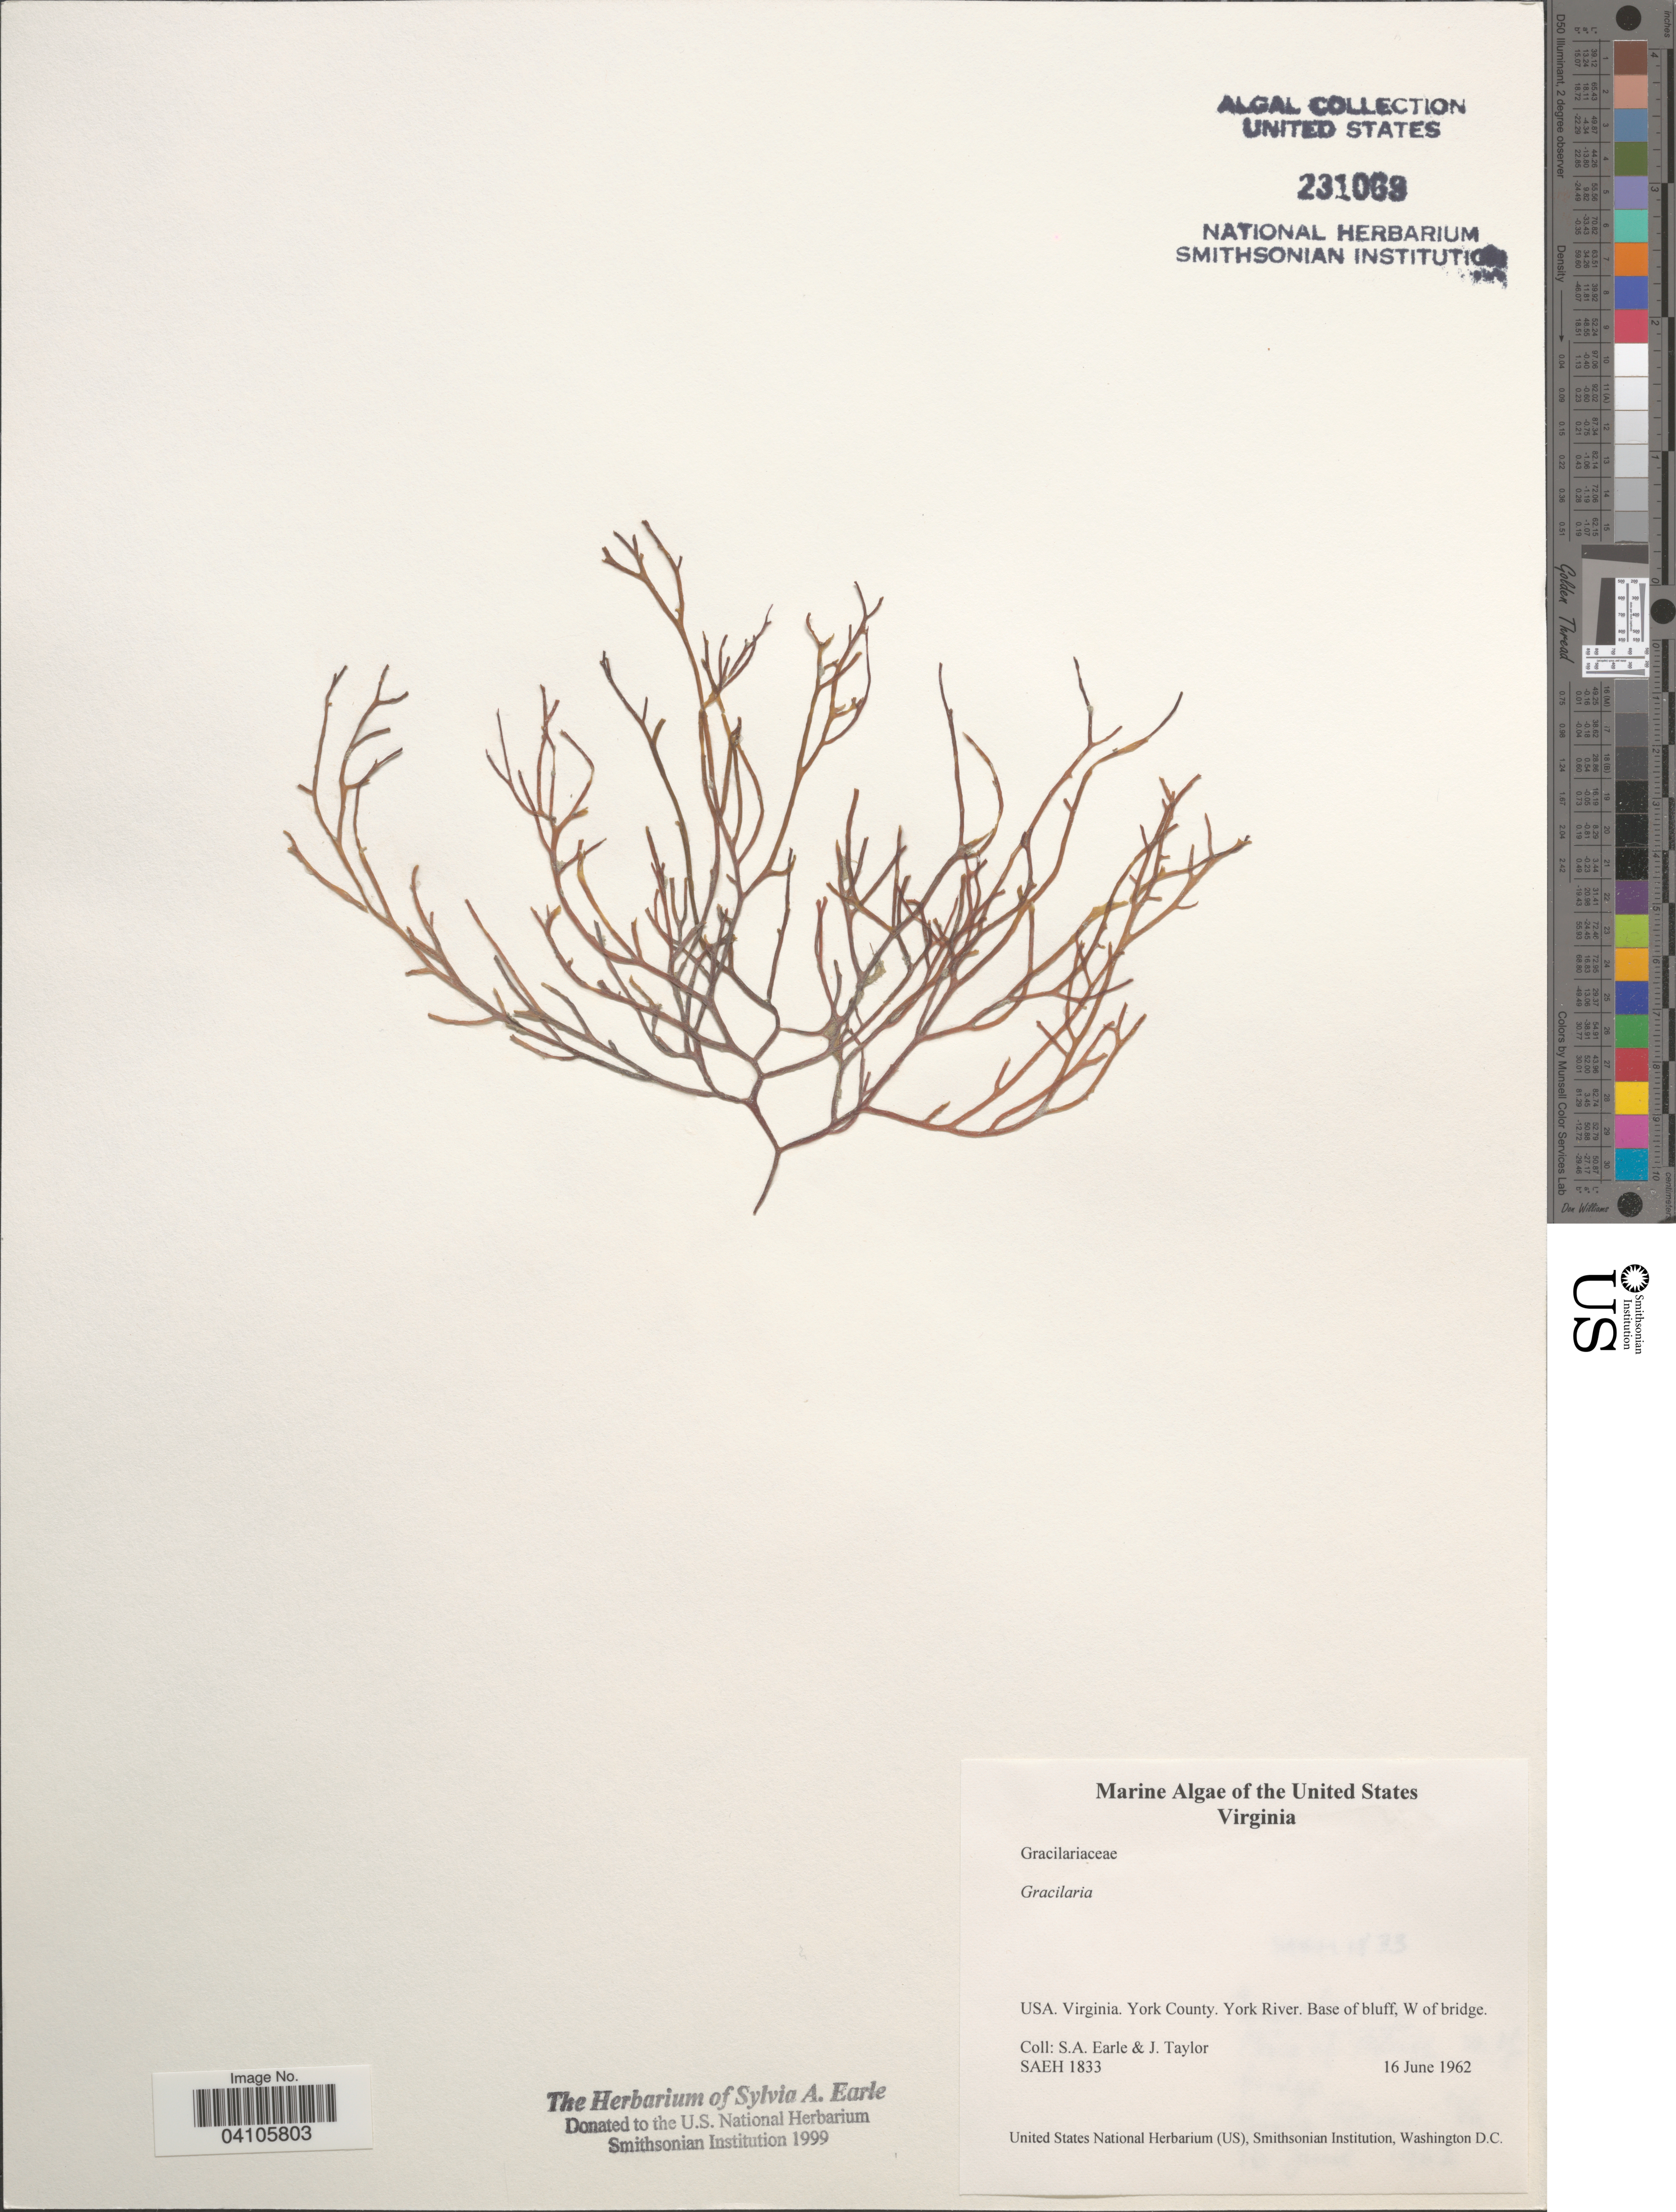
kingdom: Plantae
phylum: Rhodophyta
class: Florideophyceae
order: Gracilariales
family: Gracilariaceae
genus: Gracilaria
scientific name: Gracilaria sp.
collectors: Ex herb. Sylvia A. Earle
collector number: SAEH1833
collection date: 1962-06-16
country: United States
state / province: Virginia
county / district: York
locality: York County. York River. Base of bluff, W of bridge.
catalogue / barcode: US 231069